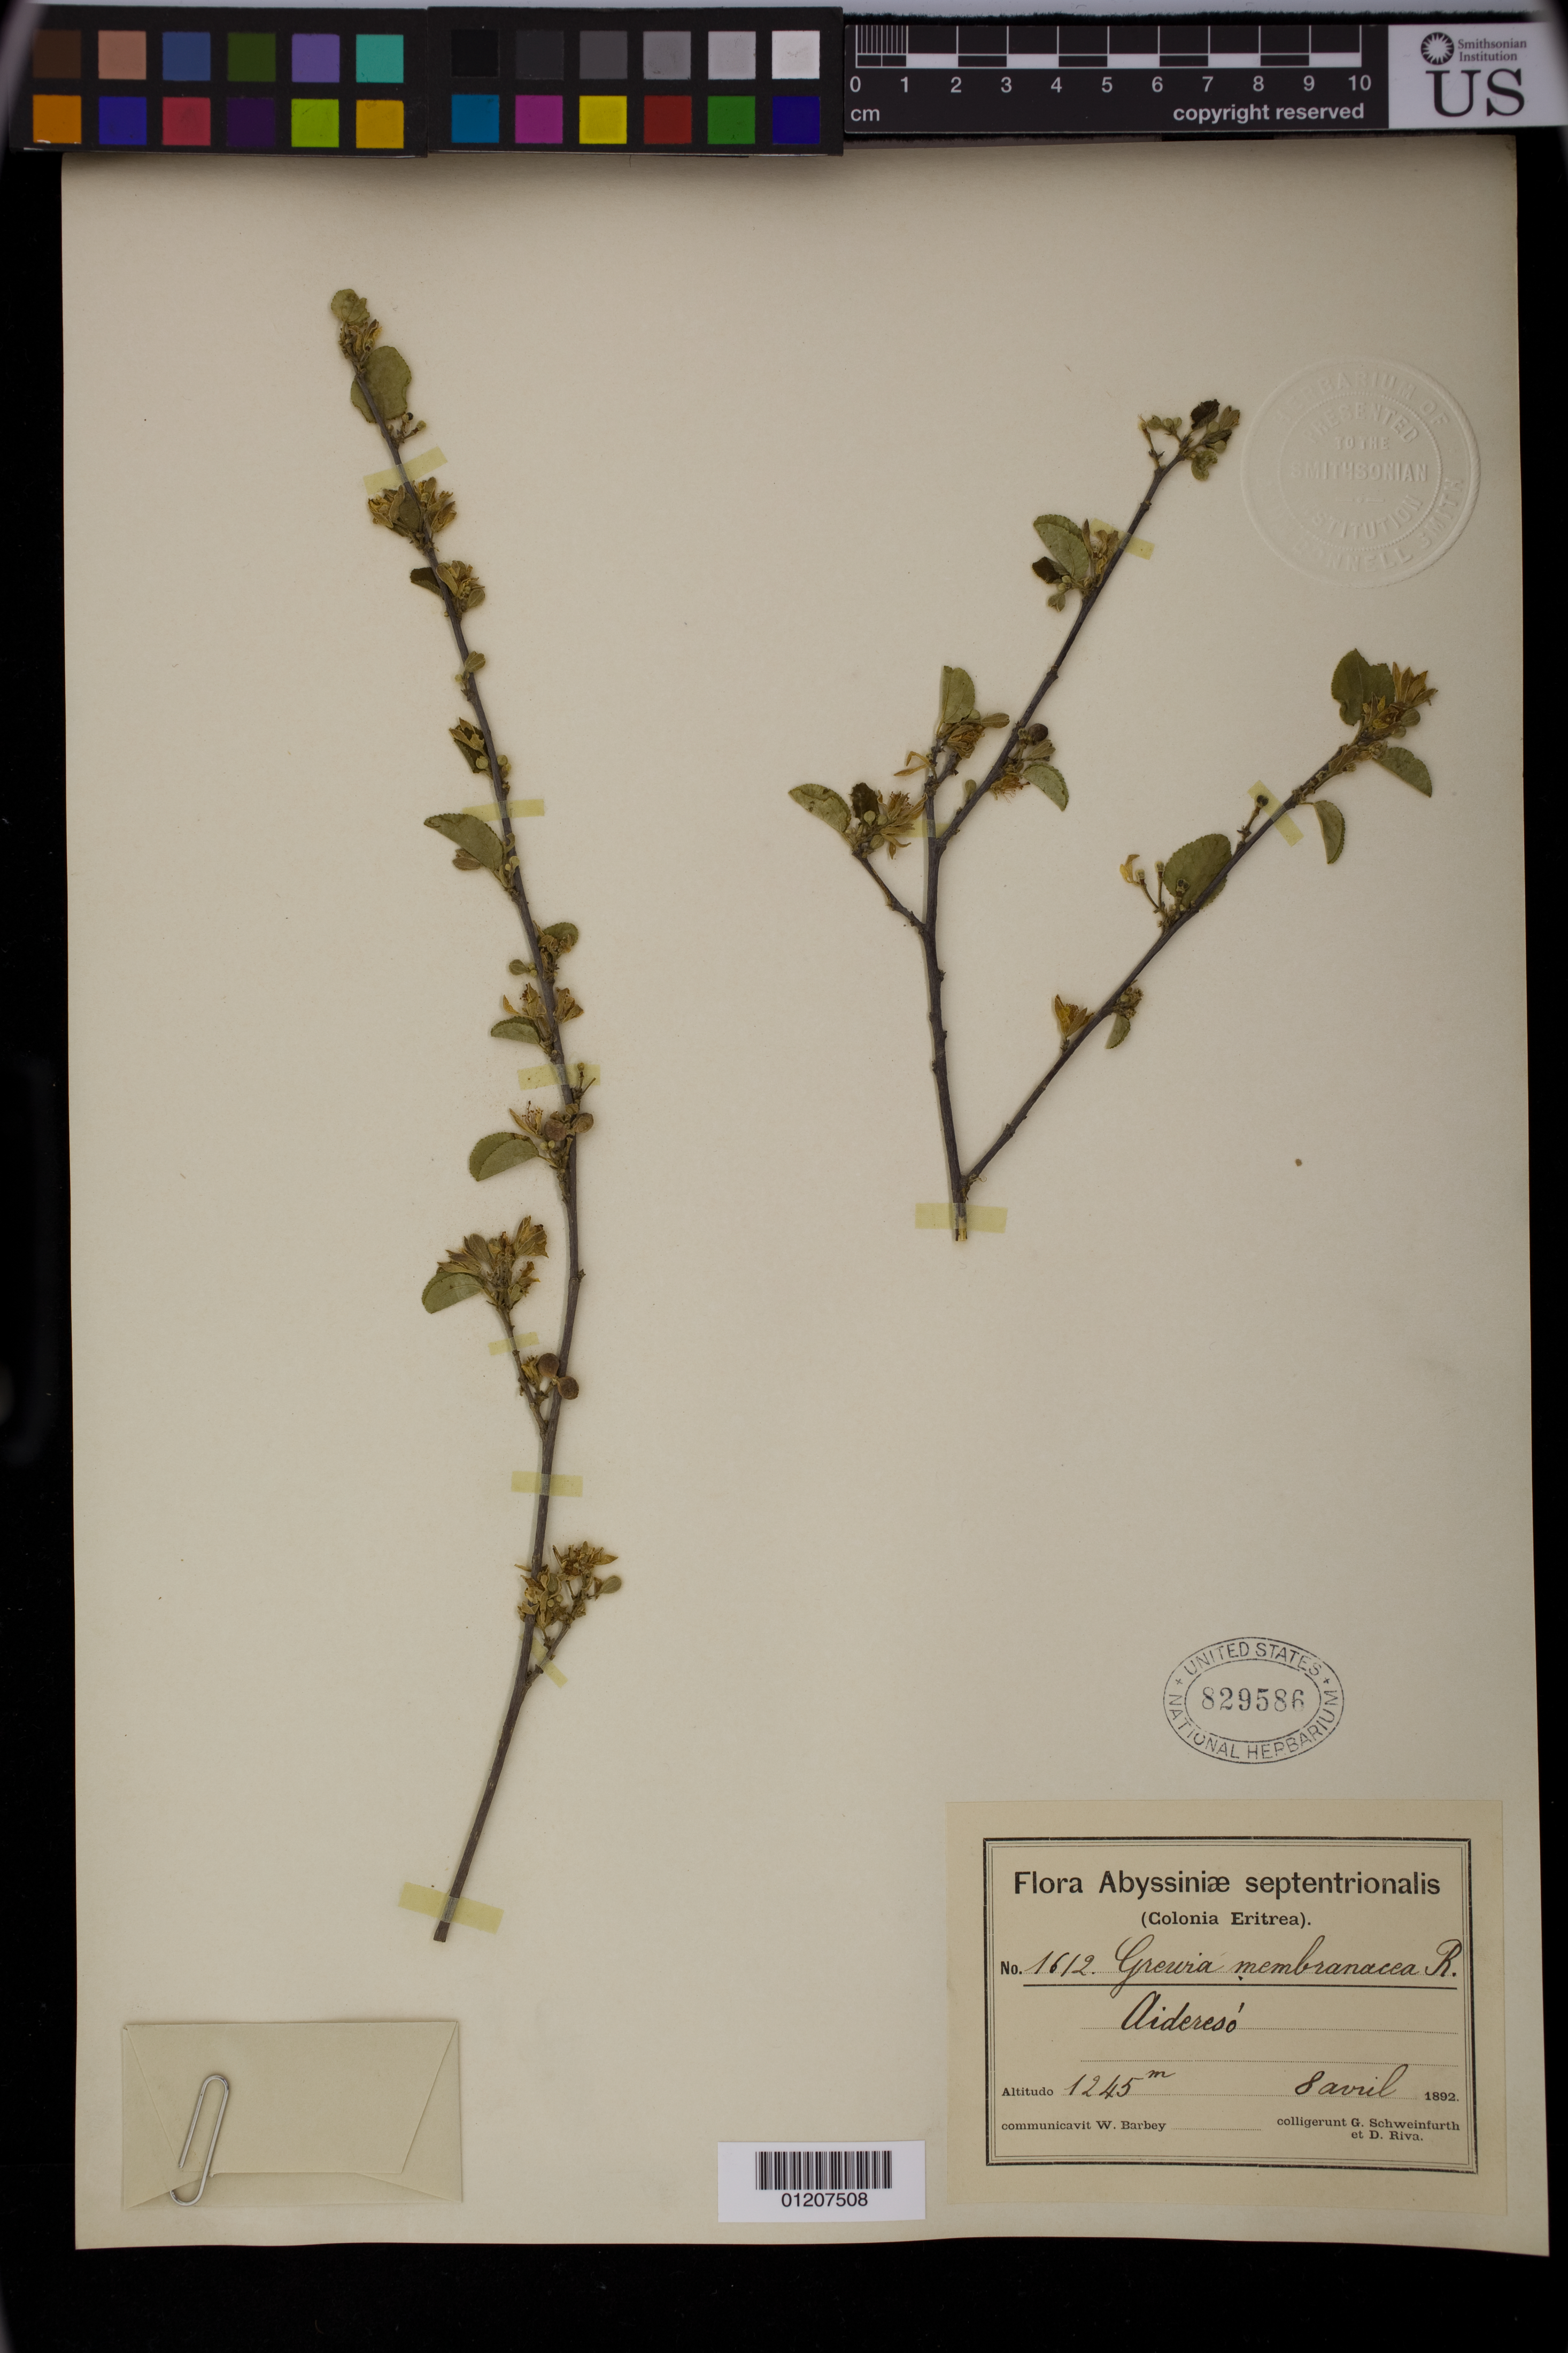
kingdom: Plantae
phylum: Tracheophyta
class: Magnoliopsida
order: Malvales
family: Malvaceae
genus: Grewia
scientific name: Grewia tembensis var. tembensis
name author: K. Schum.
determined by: Jourdain-Fievet, L.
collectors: G. A. Schweinfurth & D. Riva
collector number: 1612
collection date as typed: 08 Apr 1892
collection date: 1892-04-08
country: Eritrea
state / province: Semenawi K'eyih Bahri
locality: Aidereso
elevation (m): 1245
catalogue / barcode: US 829586